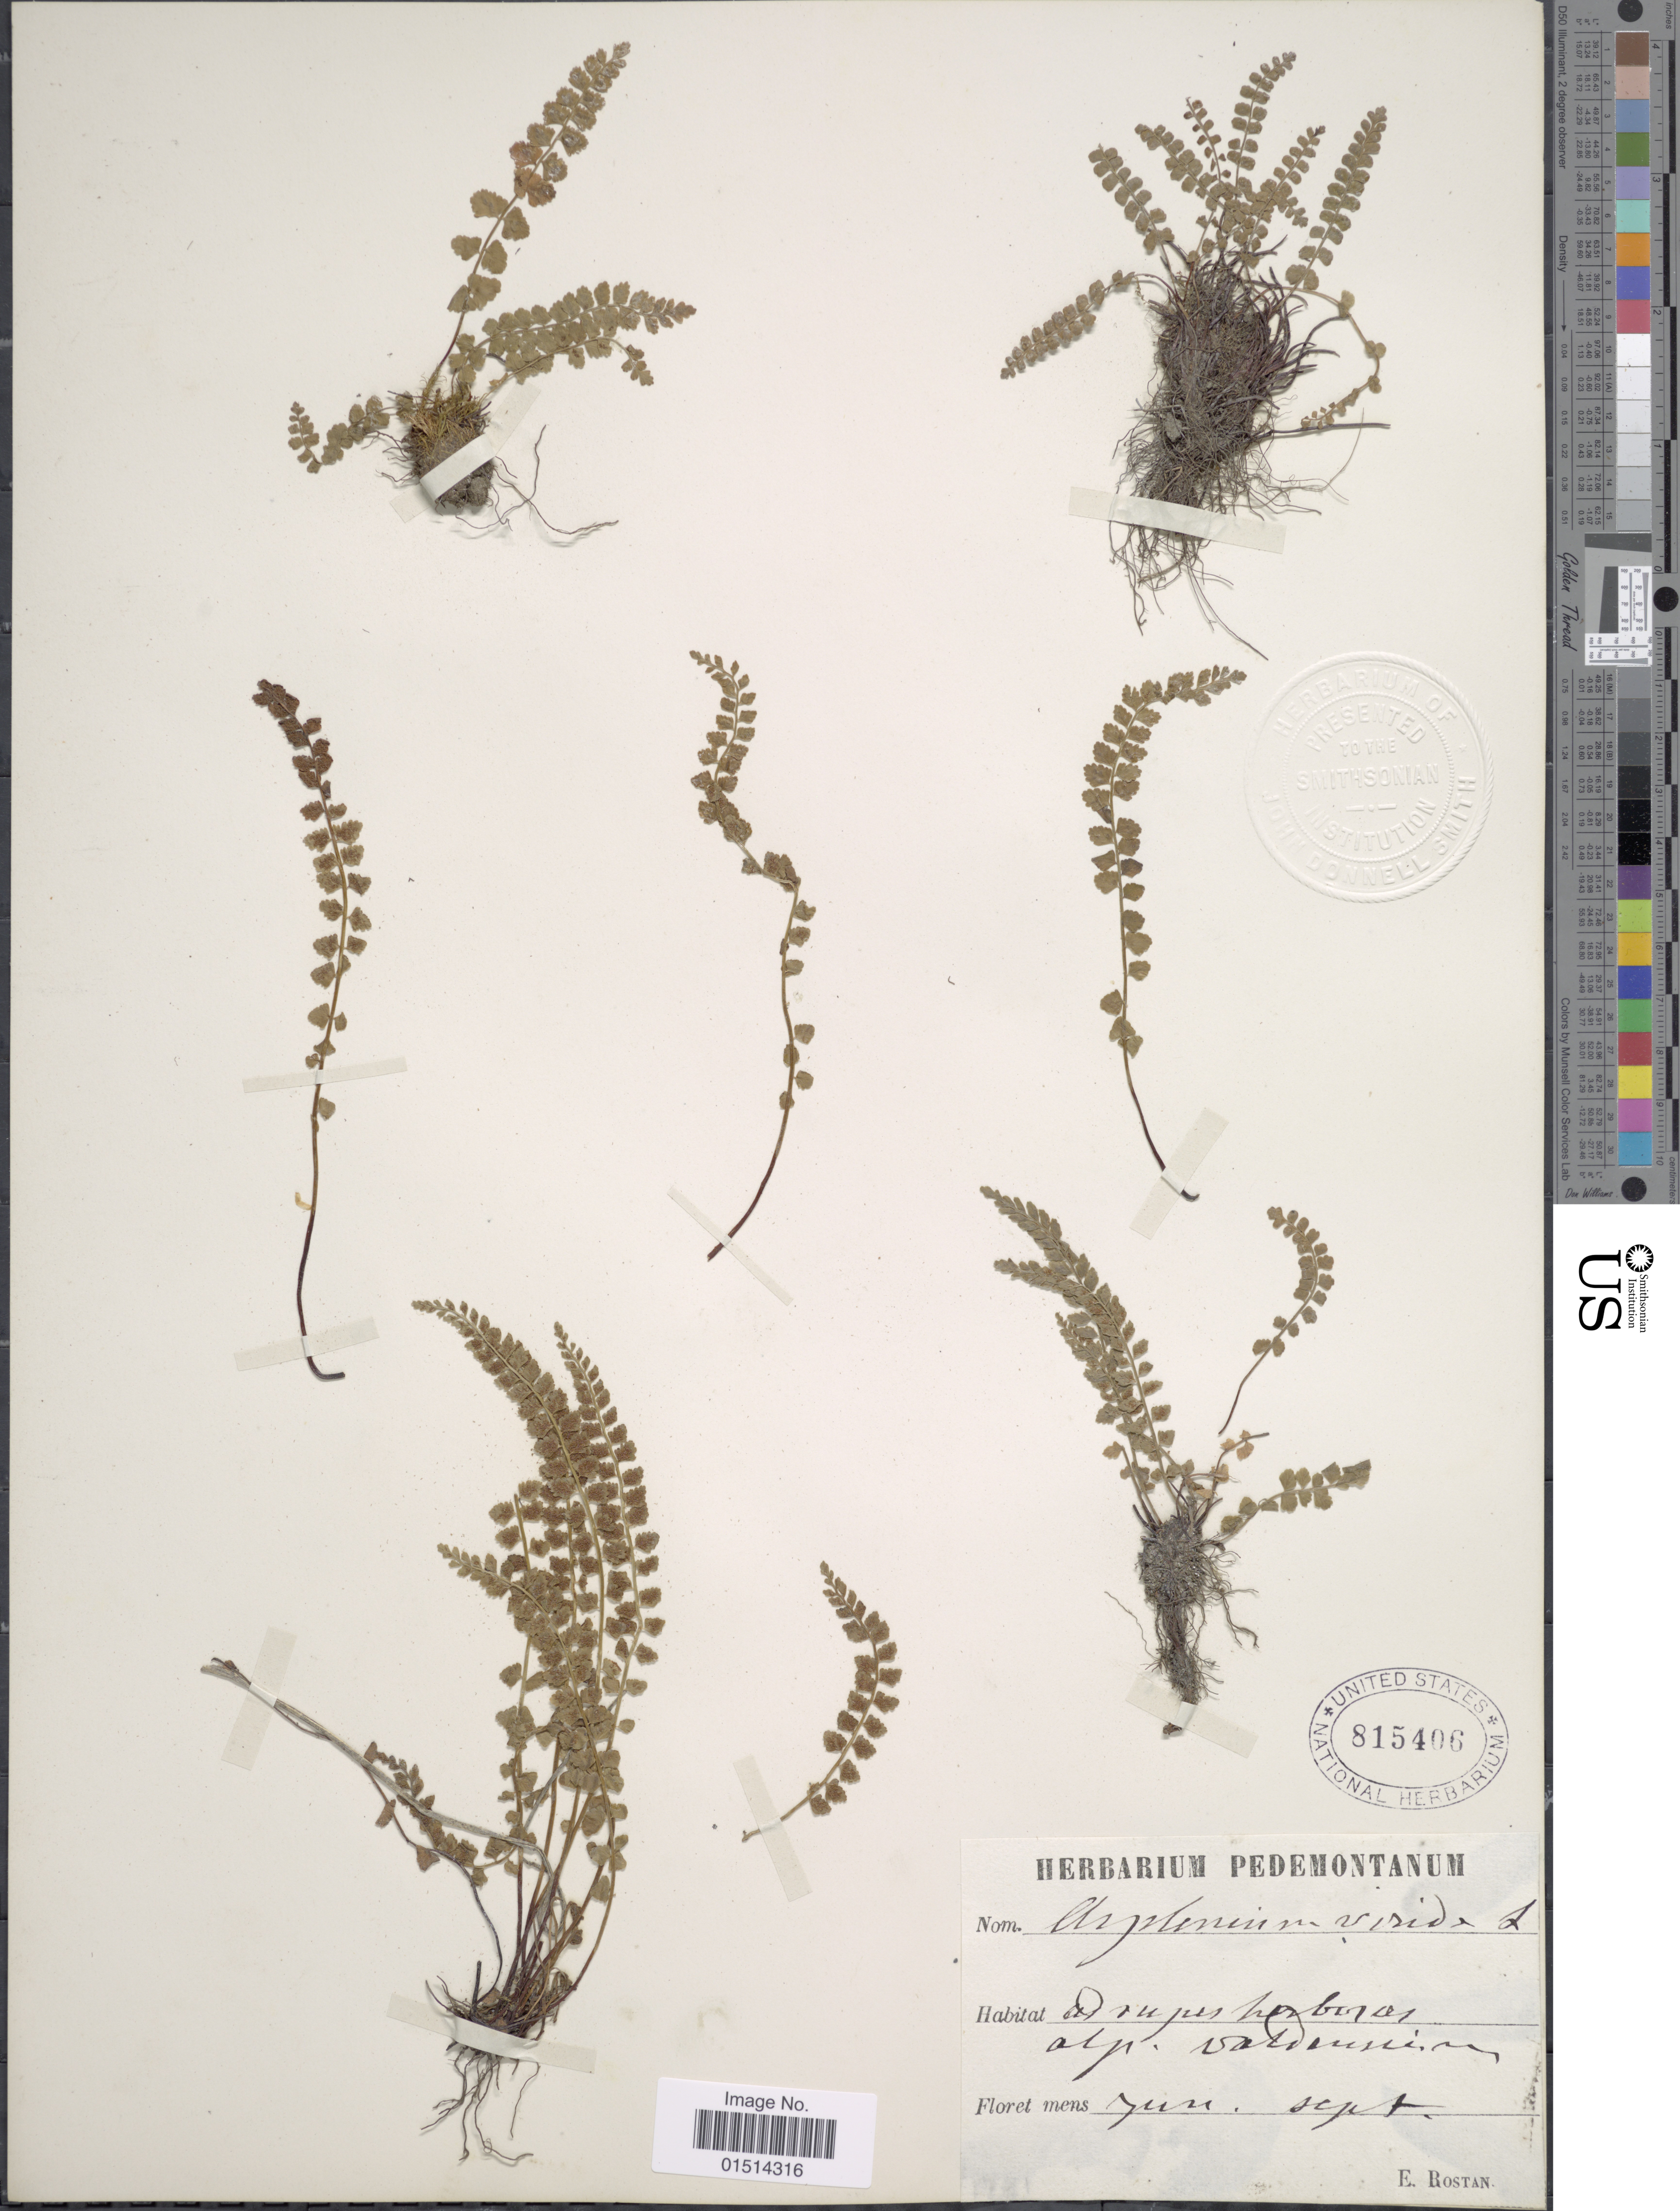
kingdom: Plantae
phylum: Tracheophyta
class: Polypodiopsida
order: Polypodiales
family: Aspleniaceae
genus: Asplenium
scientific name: Asplenium viride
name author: Huds.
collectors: E. Rostan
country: Italy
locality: In rupus herboras, alp. valcanium [interpreted]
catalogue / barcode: US 815406